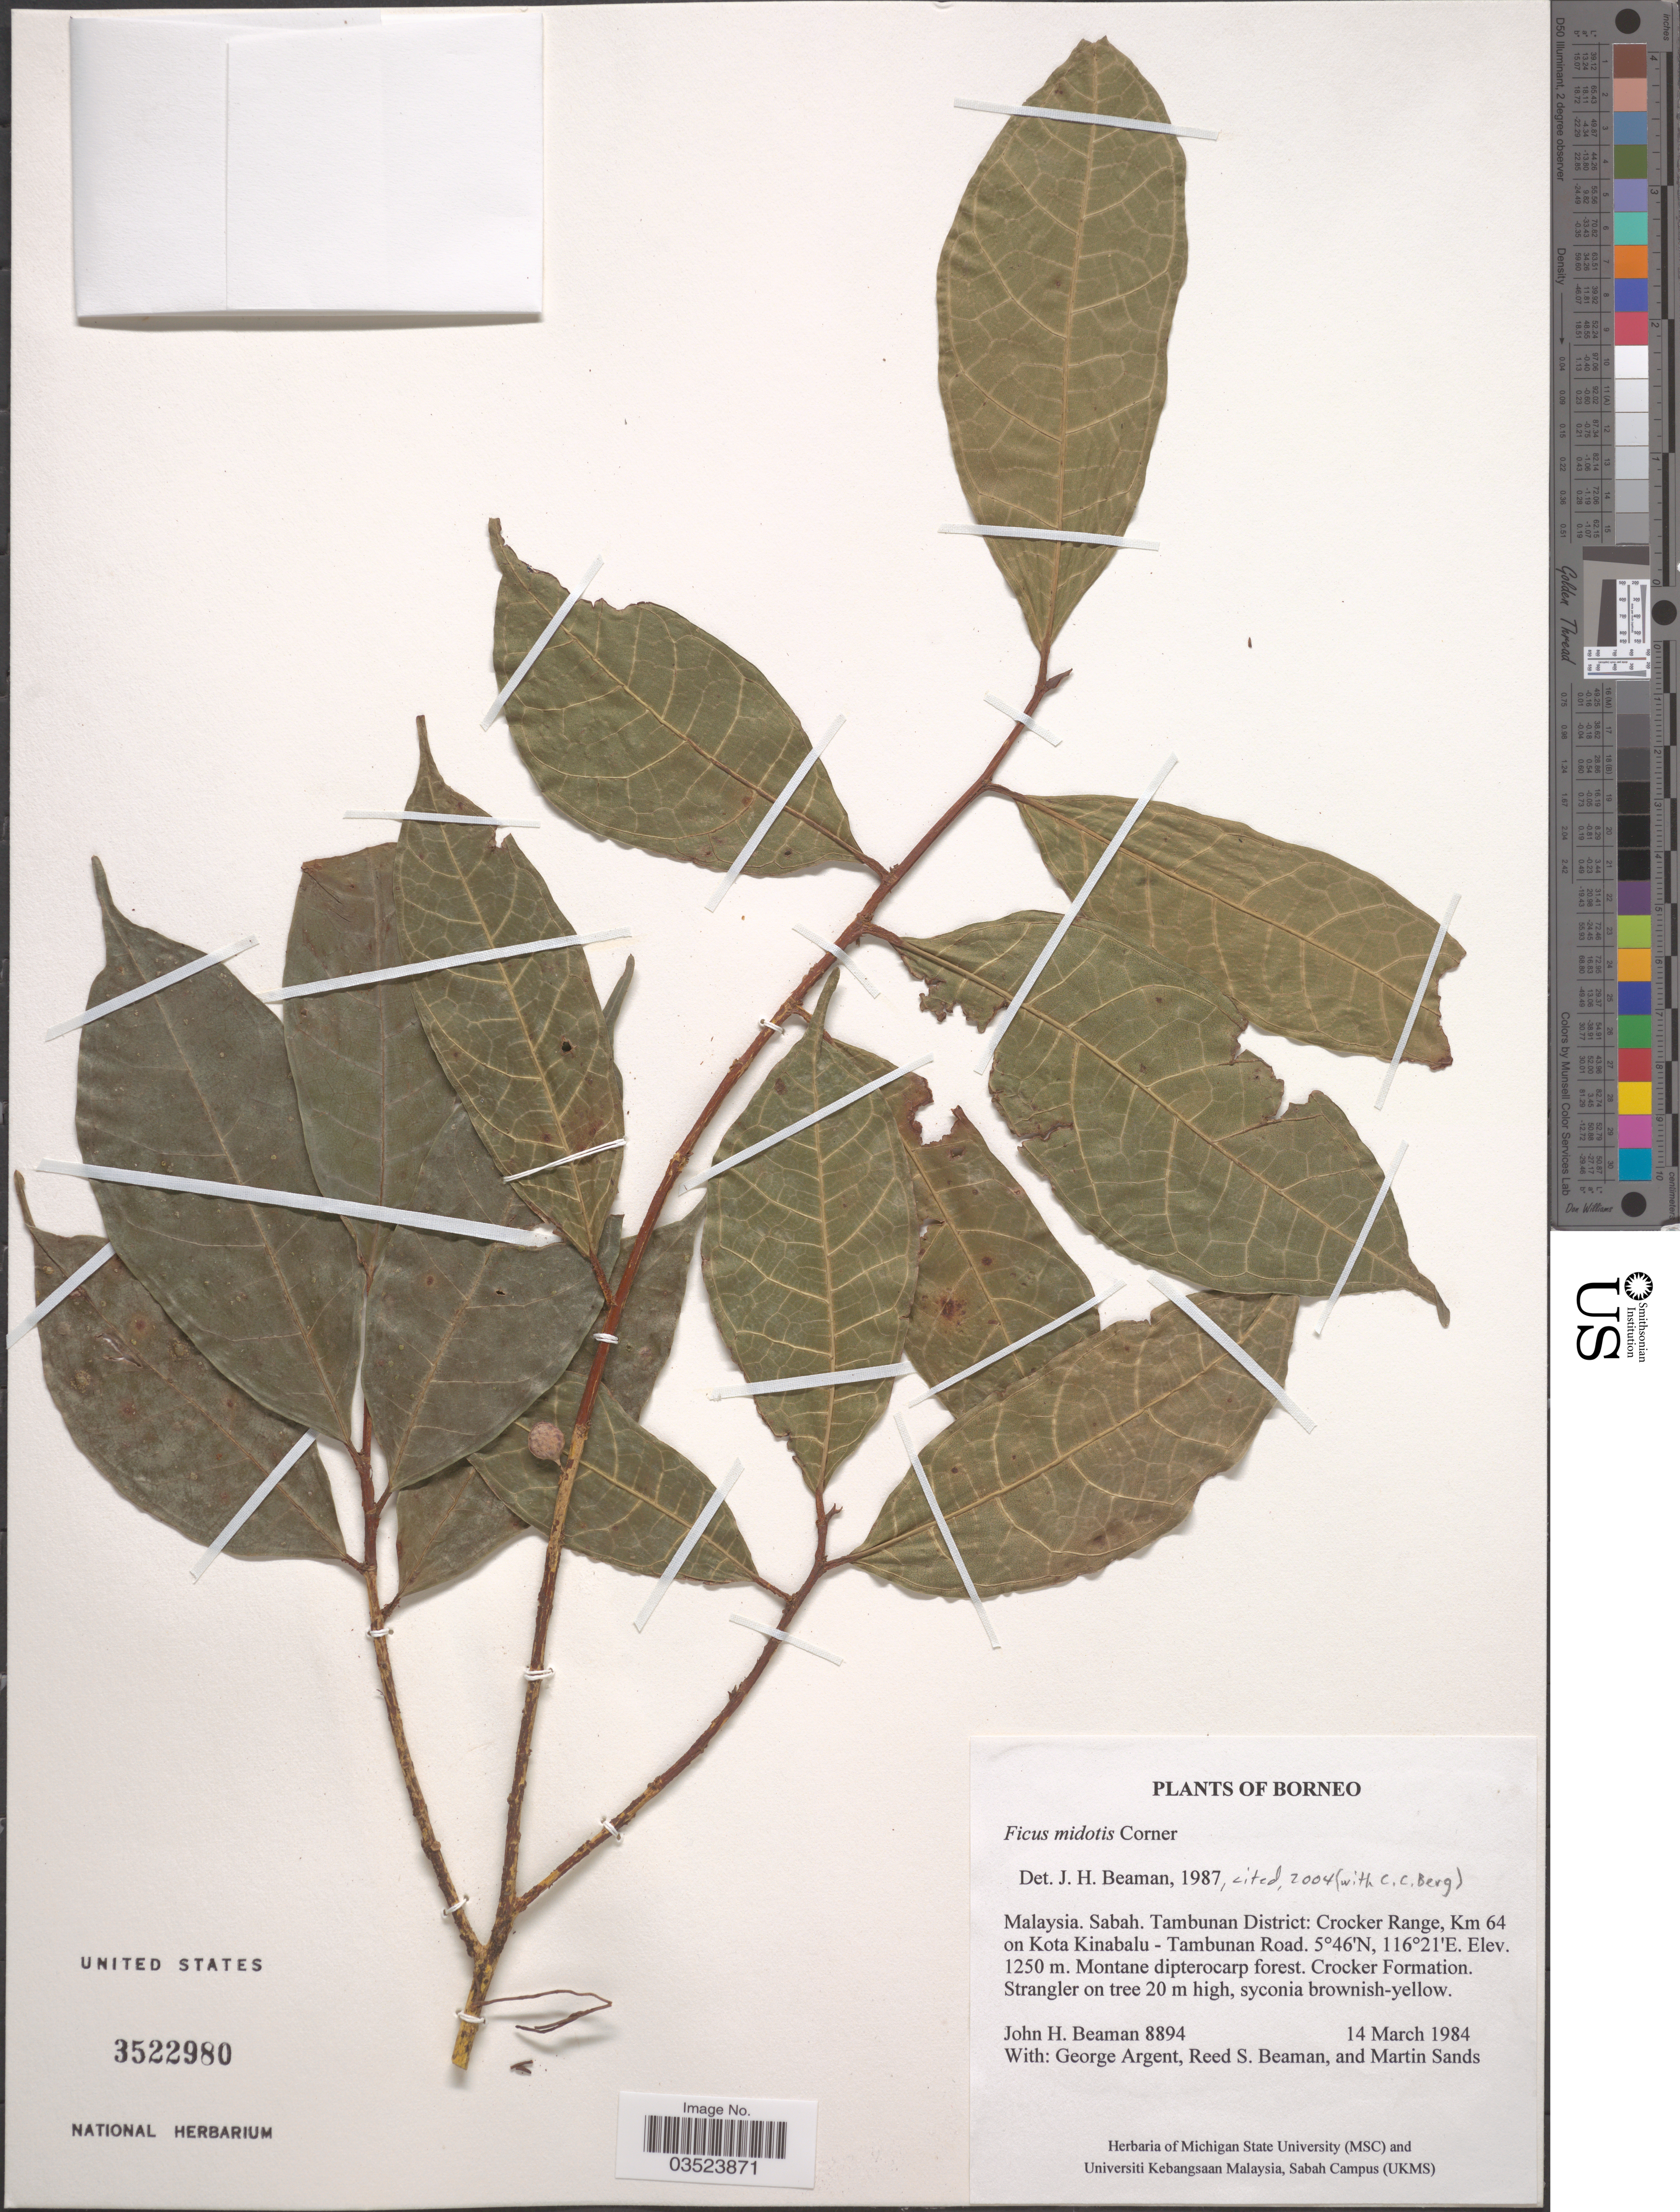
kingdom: Plantae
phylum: Tracheophyta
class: Magnoliopsida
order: Rosales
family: Moraceae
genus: Ficus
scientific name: Ficus midotis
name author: Corner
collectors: J. H. Beaman, G. Argent, R. S. Beaman & S. Martin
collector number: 8894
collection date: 1984-03-14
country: Malaysia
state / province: Sabah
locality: Borneo. Tambunan District: Crocker range, Km 64 on Kota Kinabalu - Tambunan Road.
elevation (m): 1250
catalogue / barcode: US 3522980